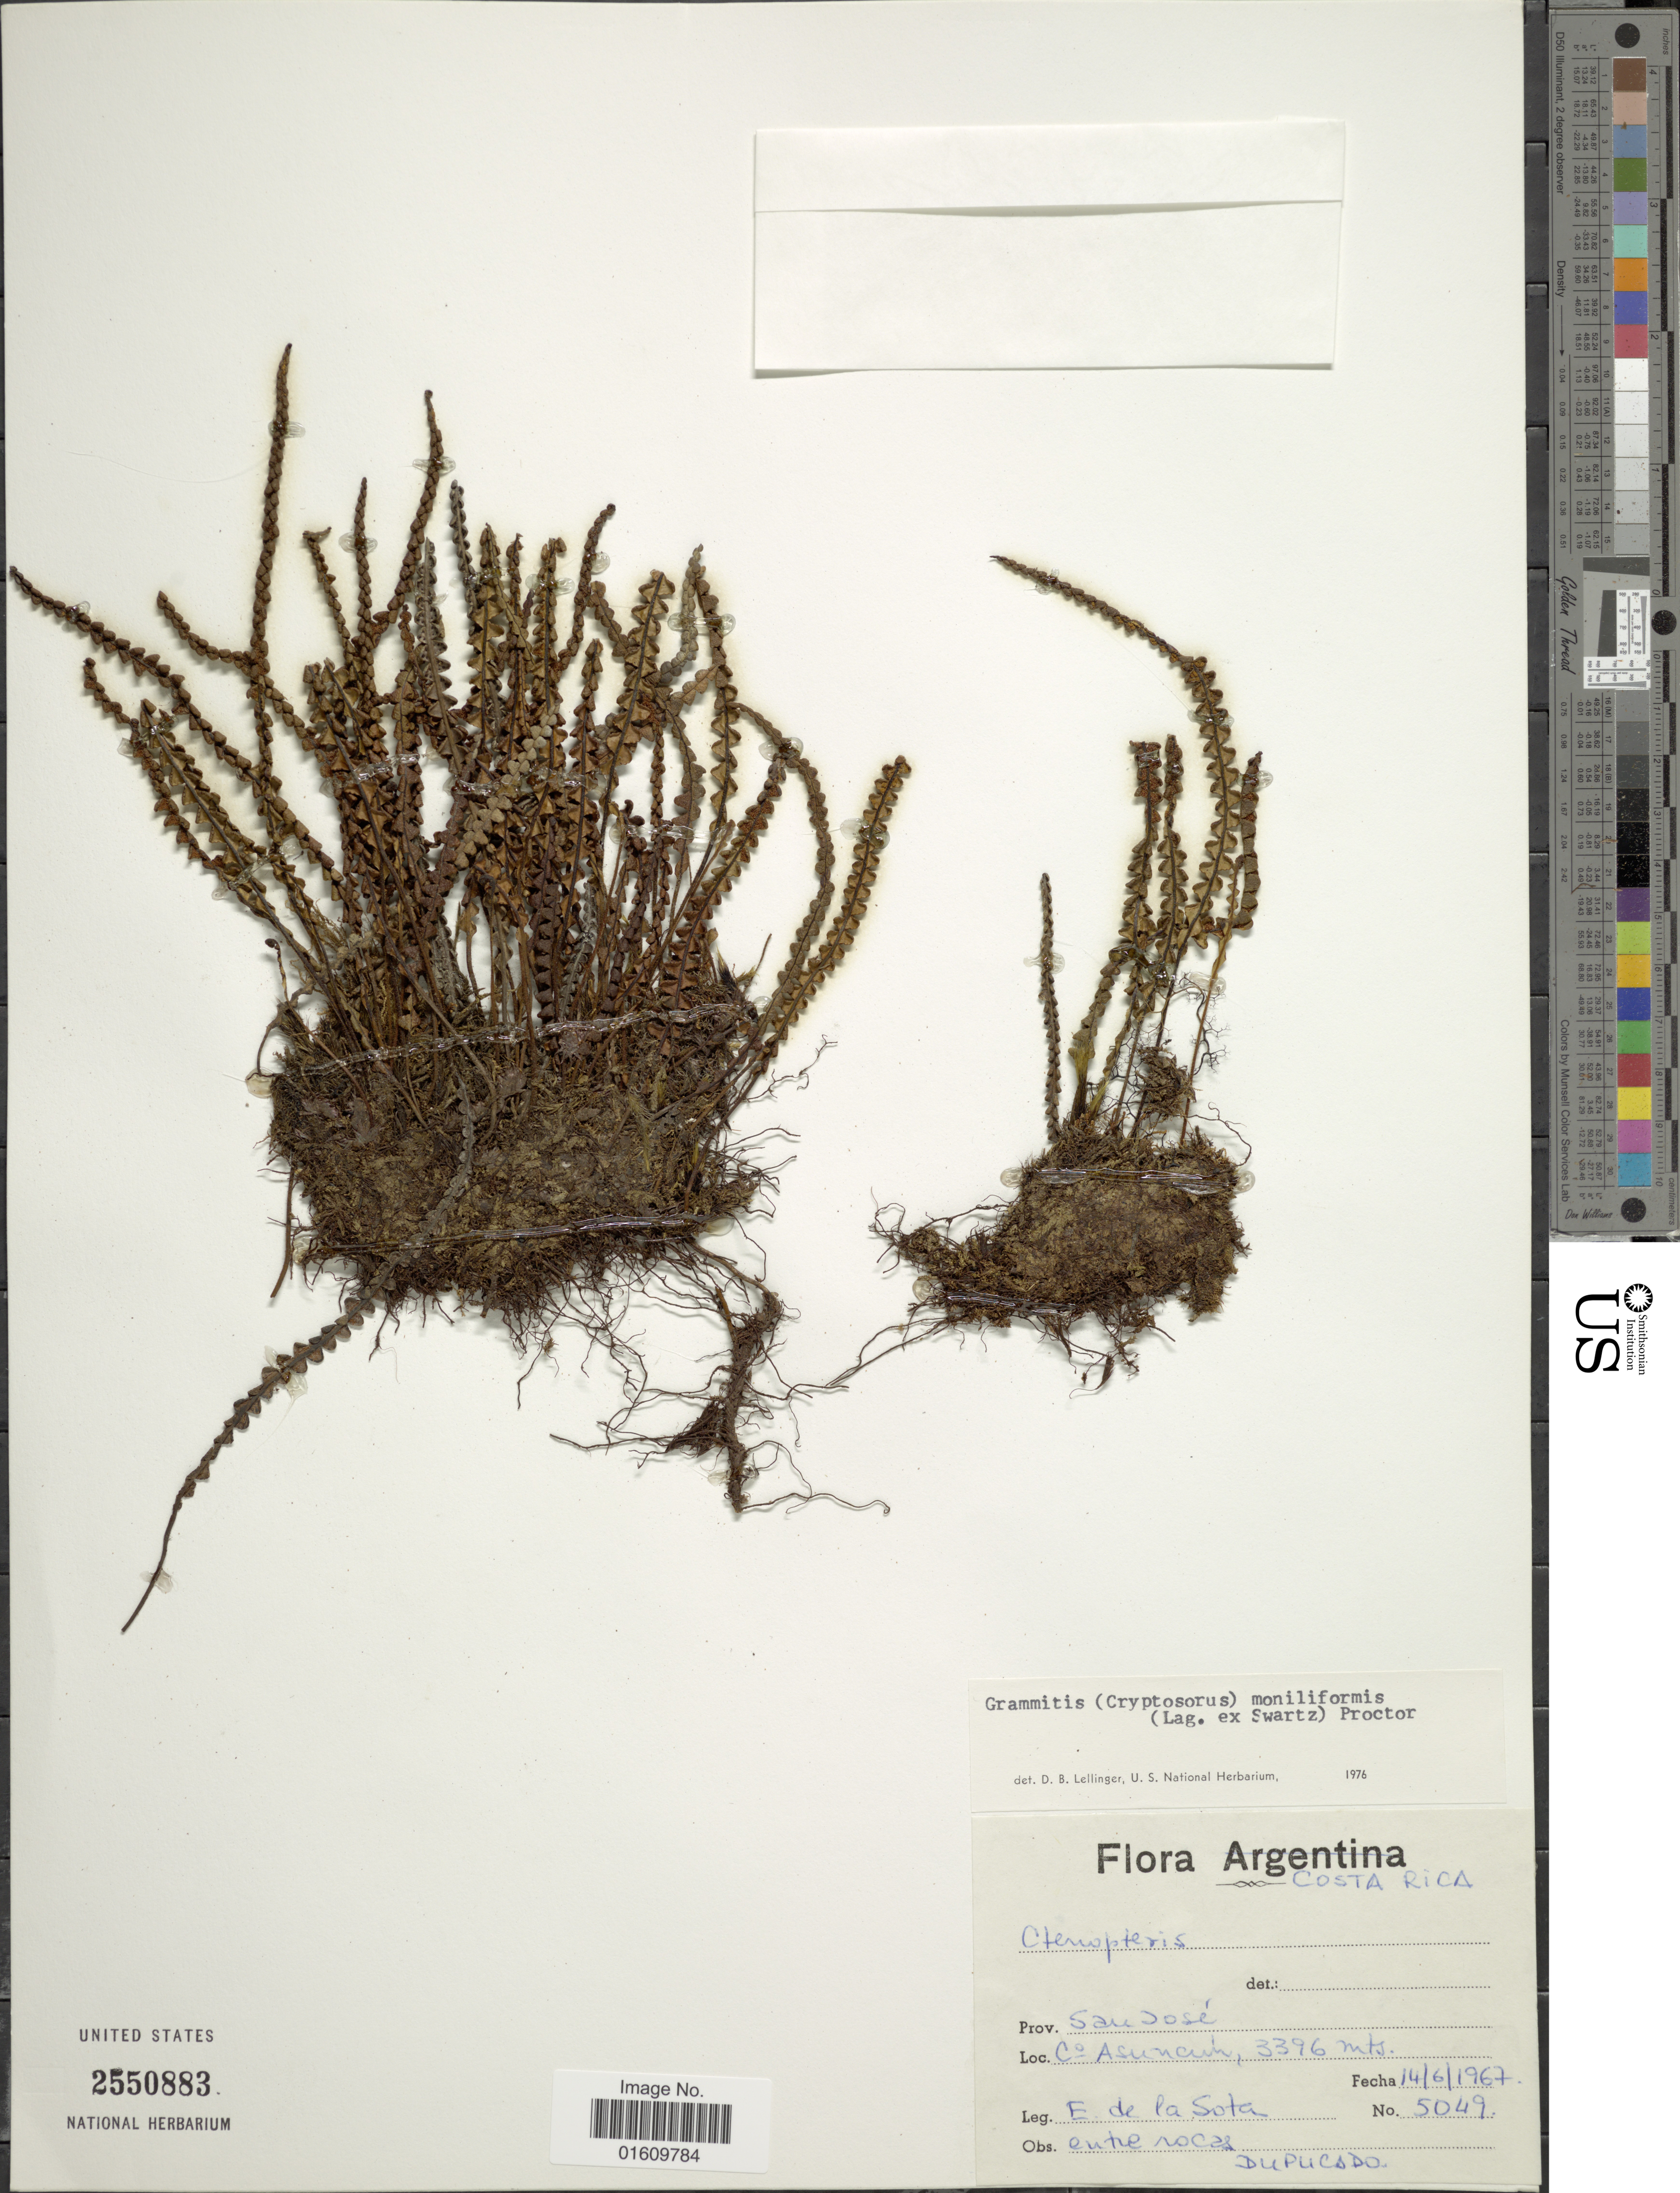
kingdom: Plantae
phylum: Tracheophyta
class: Polypodiopsida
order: Polypodiales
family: Polypodiaceae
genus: Melpomene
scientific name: Melpomene moniliformis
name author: (Lag. ex Sw.) A.R. Sm. & R.C. Moran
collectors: E. R. de la Sota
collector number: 5049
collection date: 1967-06-14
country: Costa Rica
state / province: San José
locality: Co. Asunción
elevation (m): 3396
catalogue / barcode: US 2550883